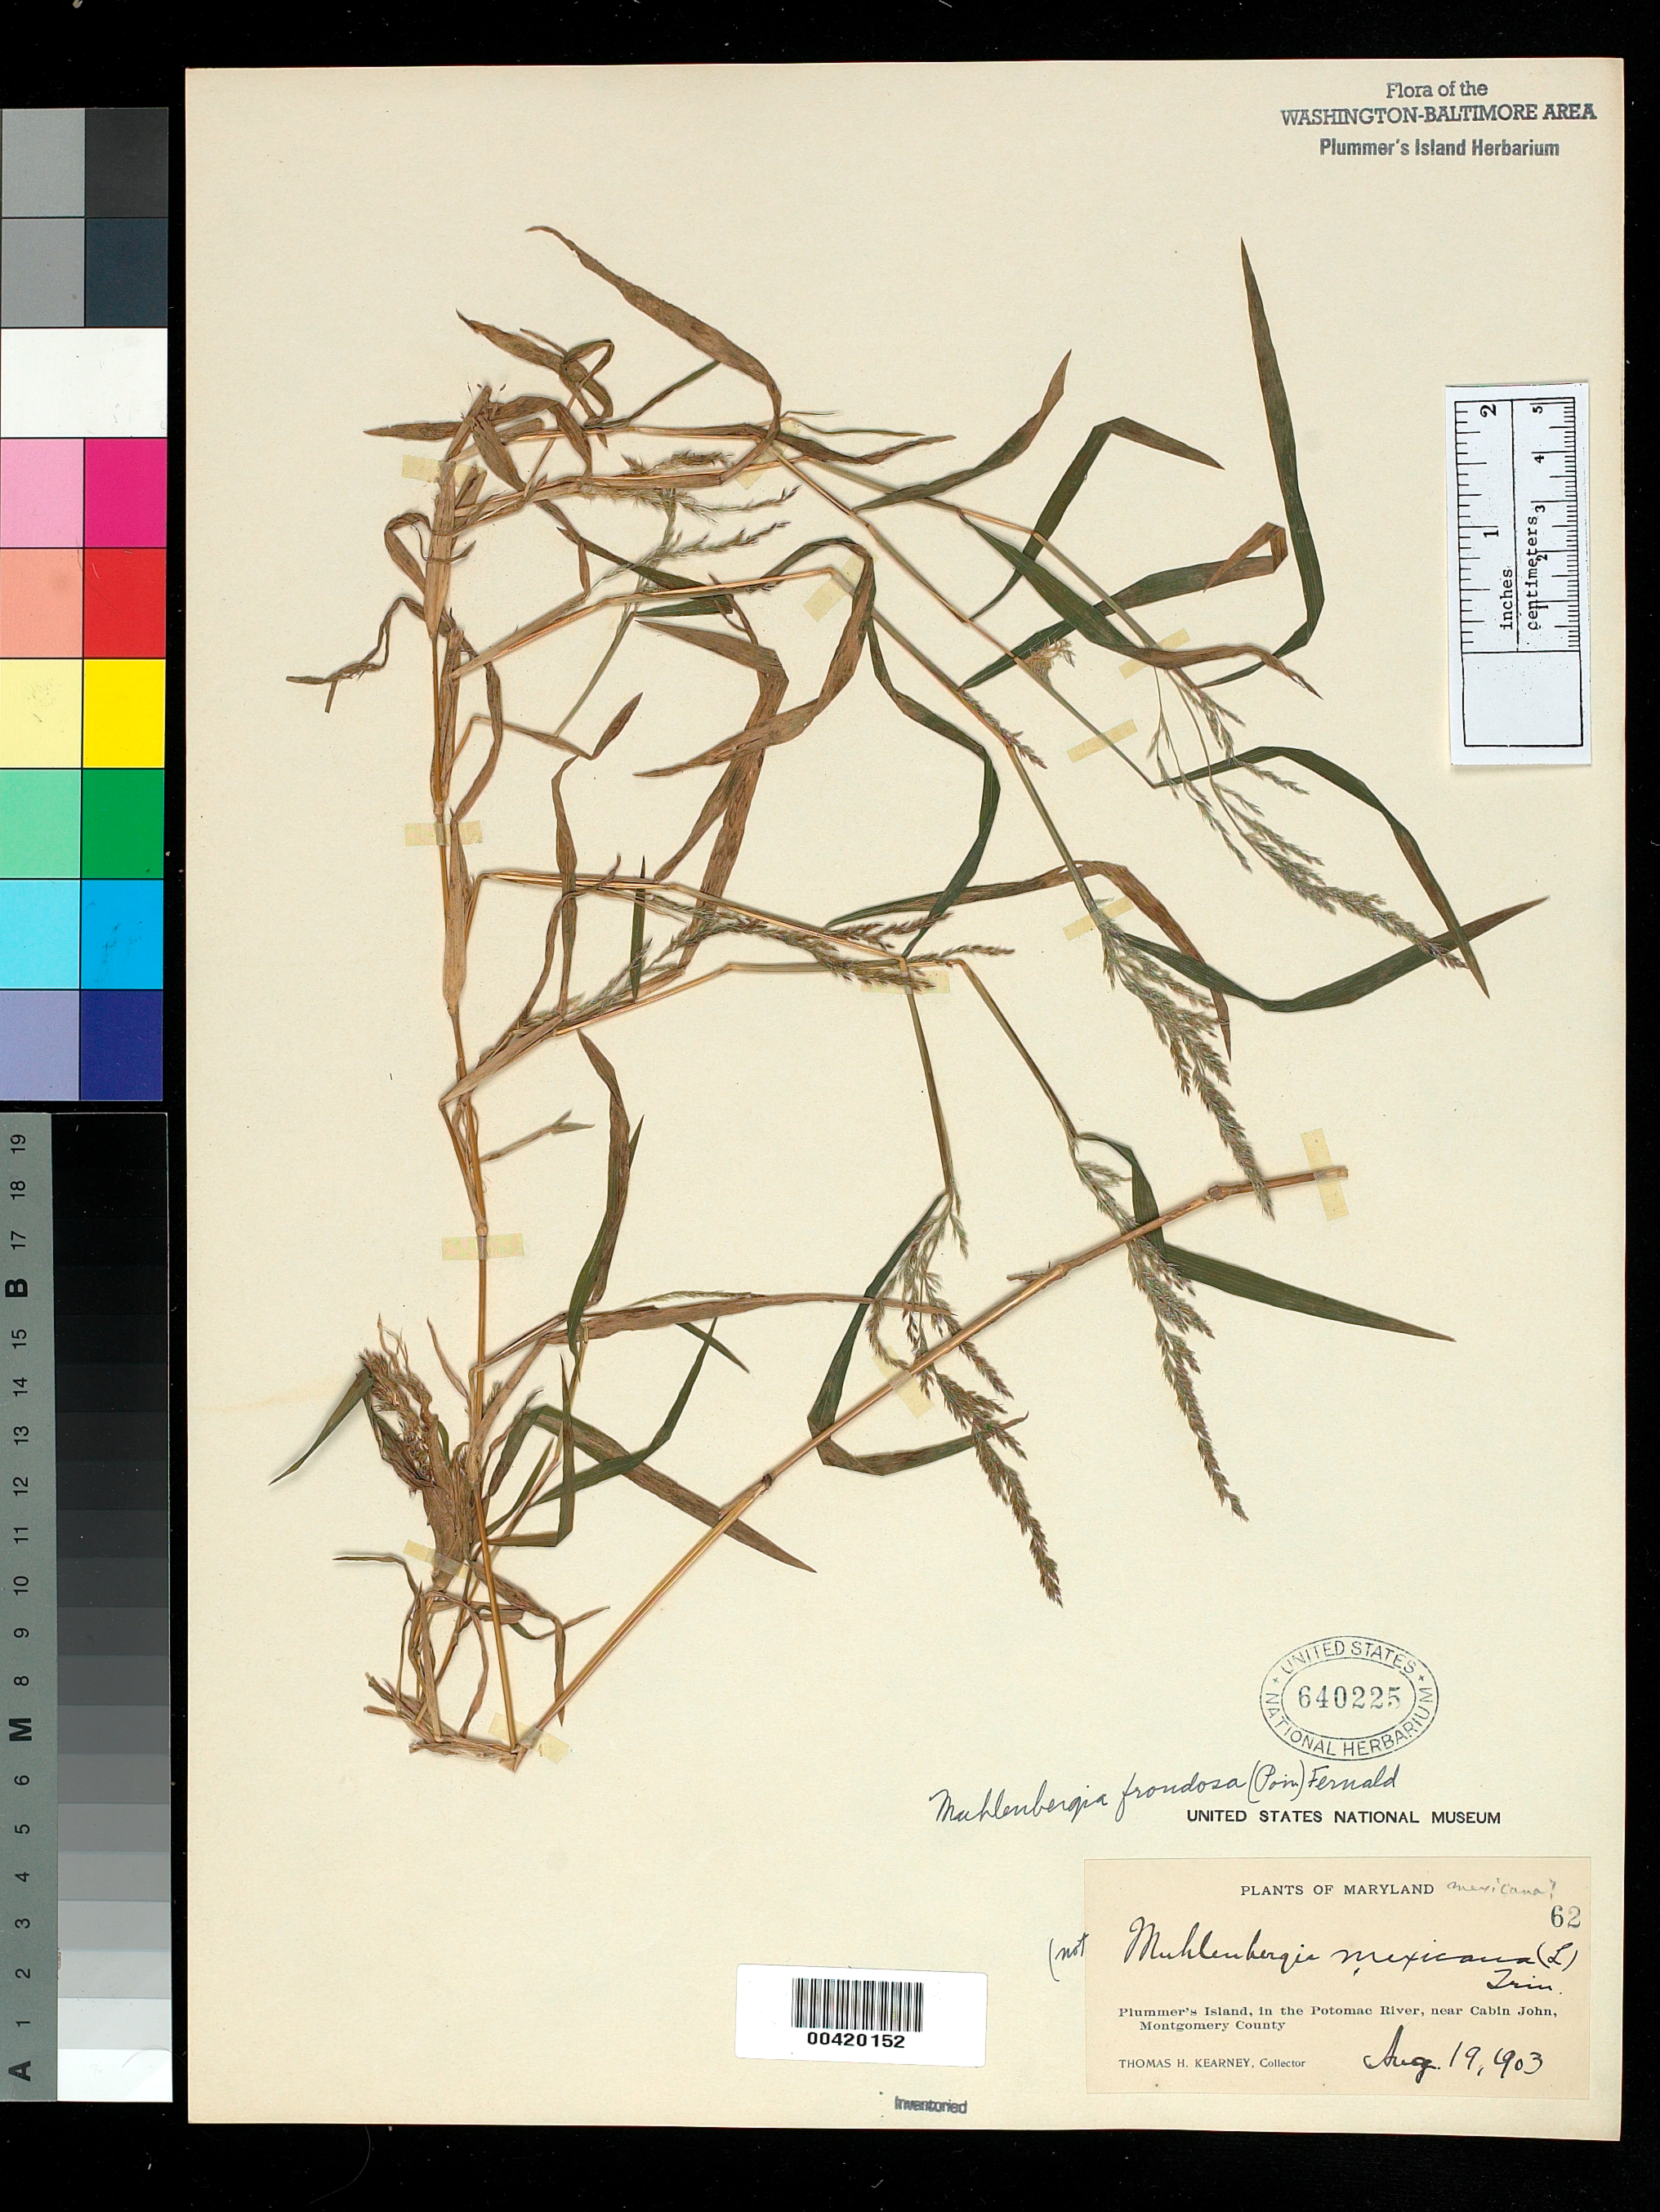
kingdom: Plantae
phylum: Tracheophyta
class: Liliopsida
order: Poales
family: Poaceae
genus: Muhlenbergia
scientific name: Muhlenbergia frondosa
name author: (Poir.) Fernald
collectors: T. H. Kearney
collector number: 62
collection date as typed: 19 Aug 1903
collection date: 1903-08-19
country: United States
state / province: Maryland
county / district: Montgomery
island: Plummers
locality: Plummer's Island C. & O. Canal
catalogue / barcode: US 640225